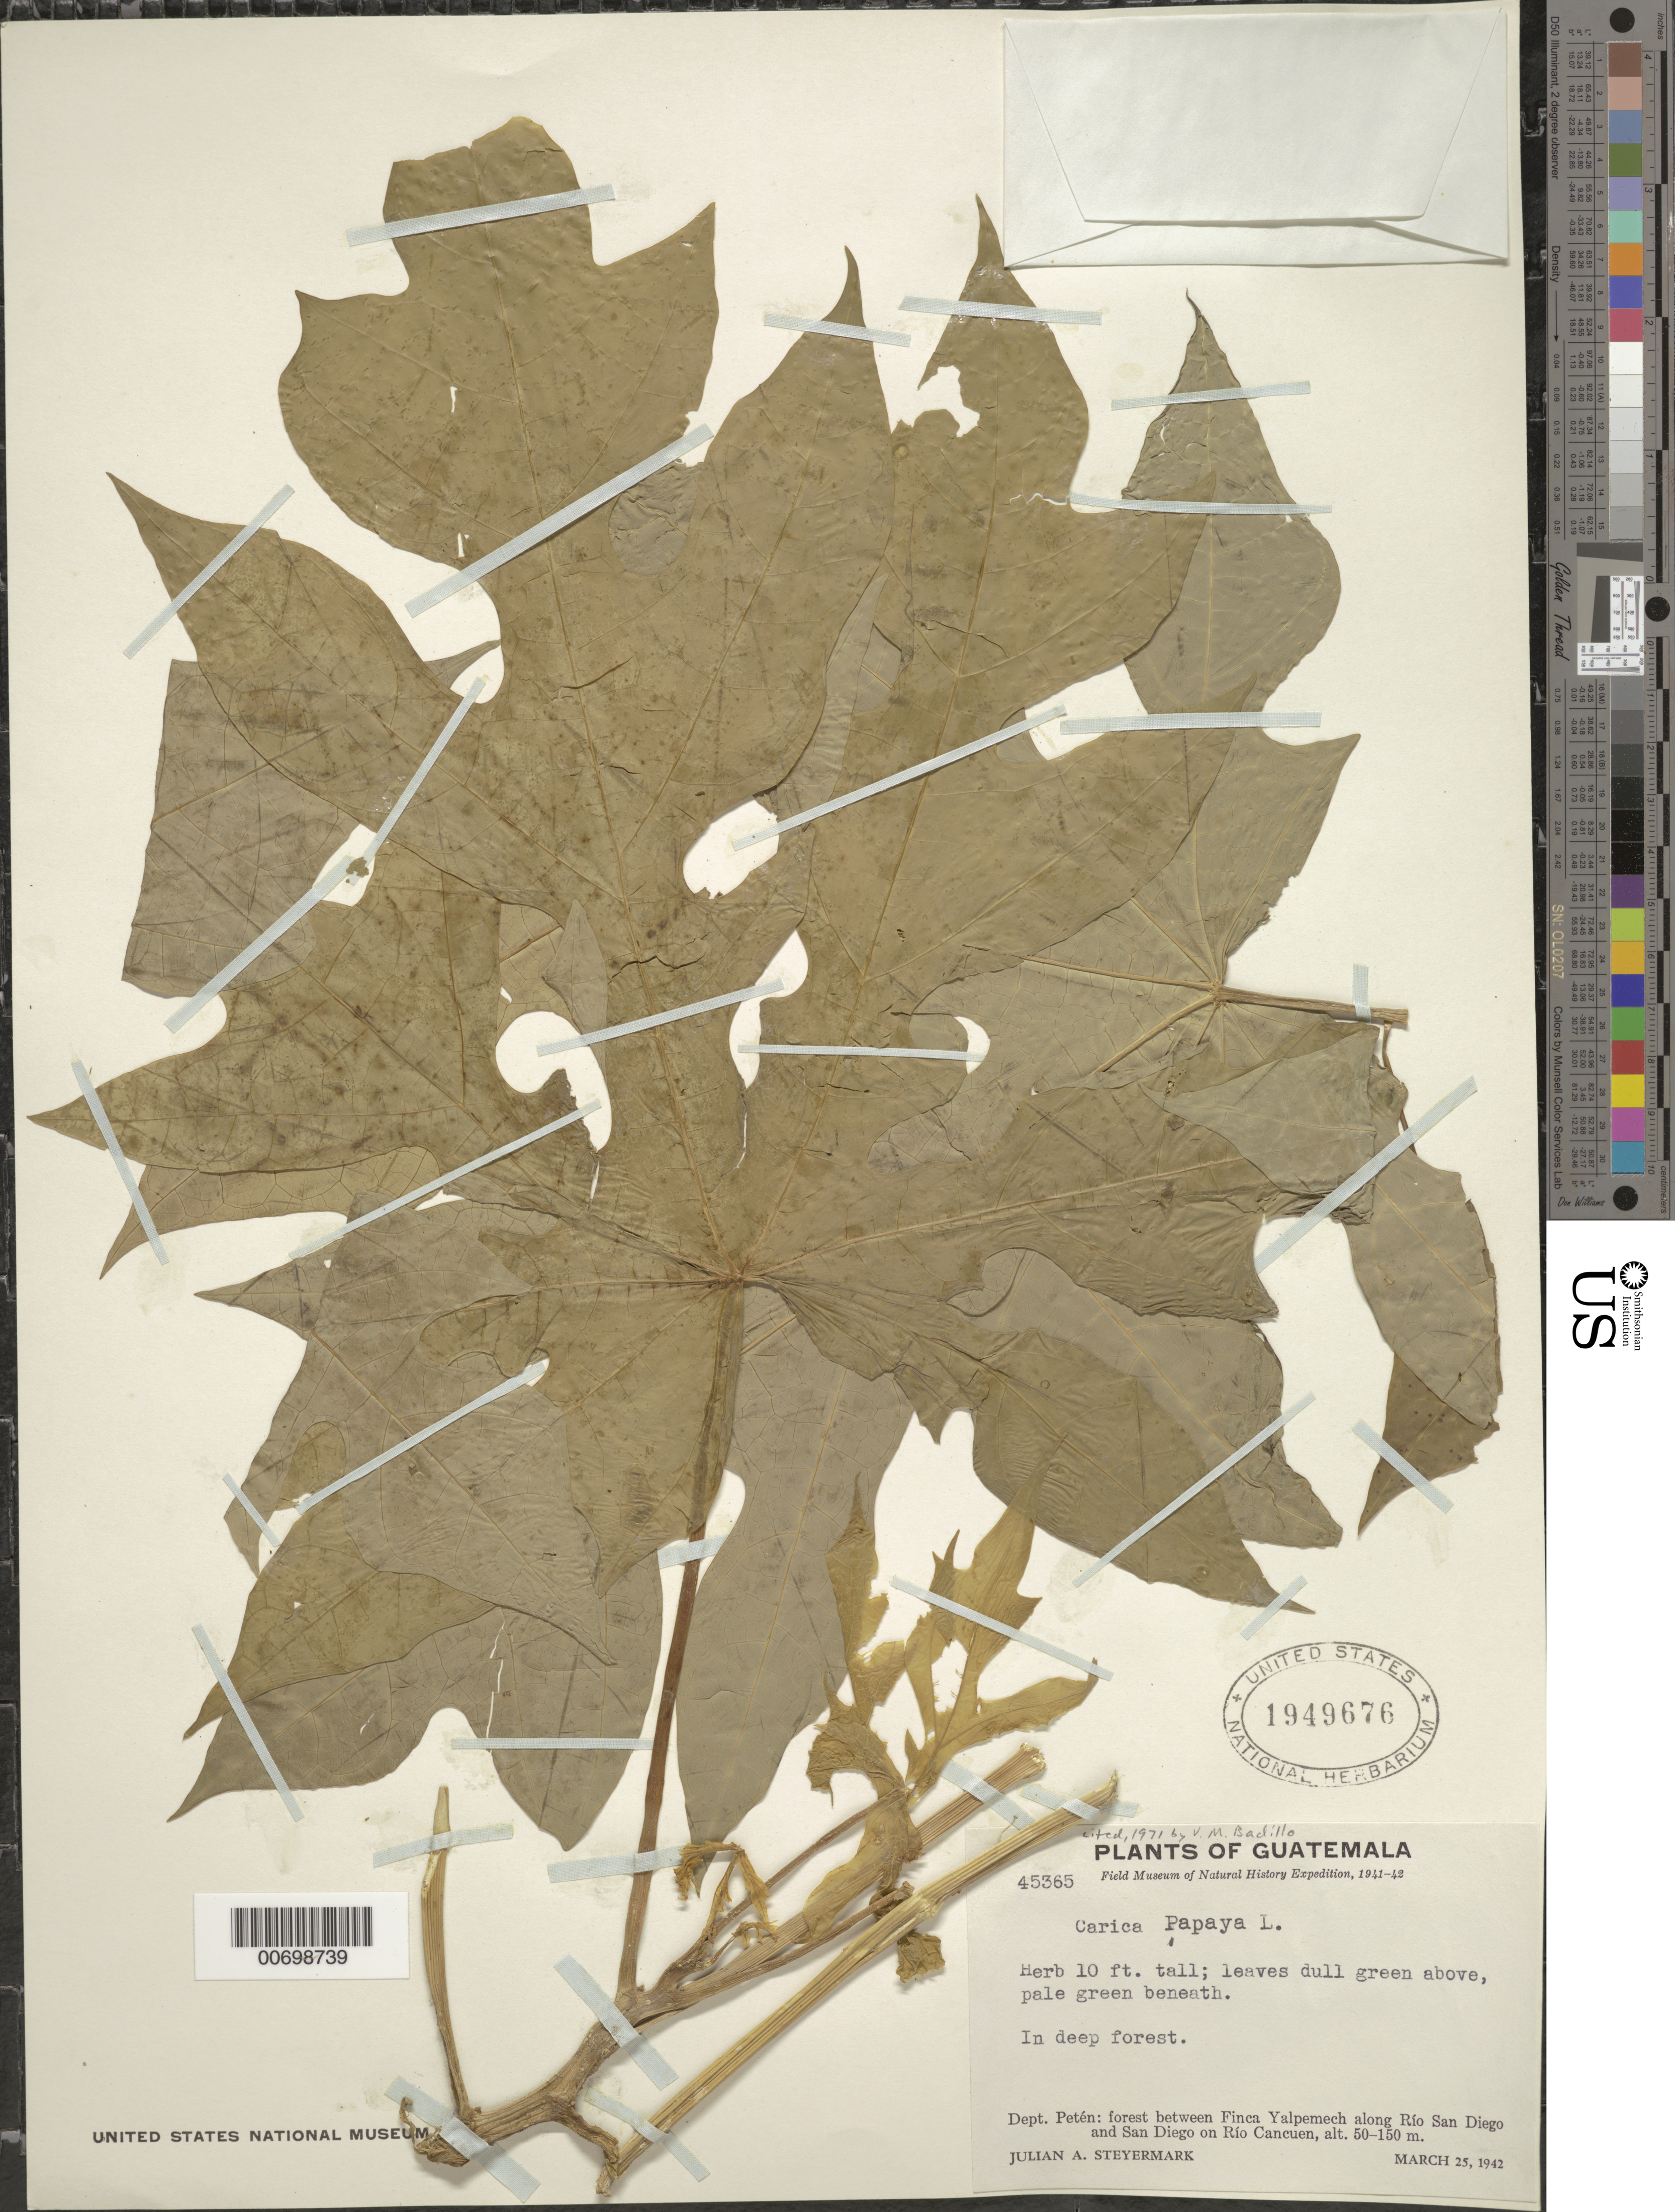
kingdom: Plantae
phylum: Tracheophyta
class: Magnoliopsida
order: Brassicales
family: Caricaceae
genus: Carica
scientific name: Carica papaya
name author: L.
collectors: J. Steyermark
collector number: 45365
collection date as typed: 25 Mar 1942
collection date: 1942-03-25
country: Guatemala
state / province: El Petén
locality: Between Finca Yalpemech along Rio San Diego and San Diego on Rio Cancuen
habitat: In deep forest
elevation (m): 50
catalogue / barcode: US 1949676